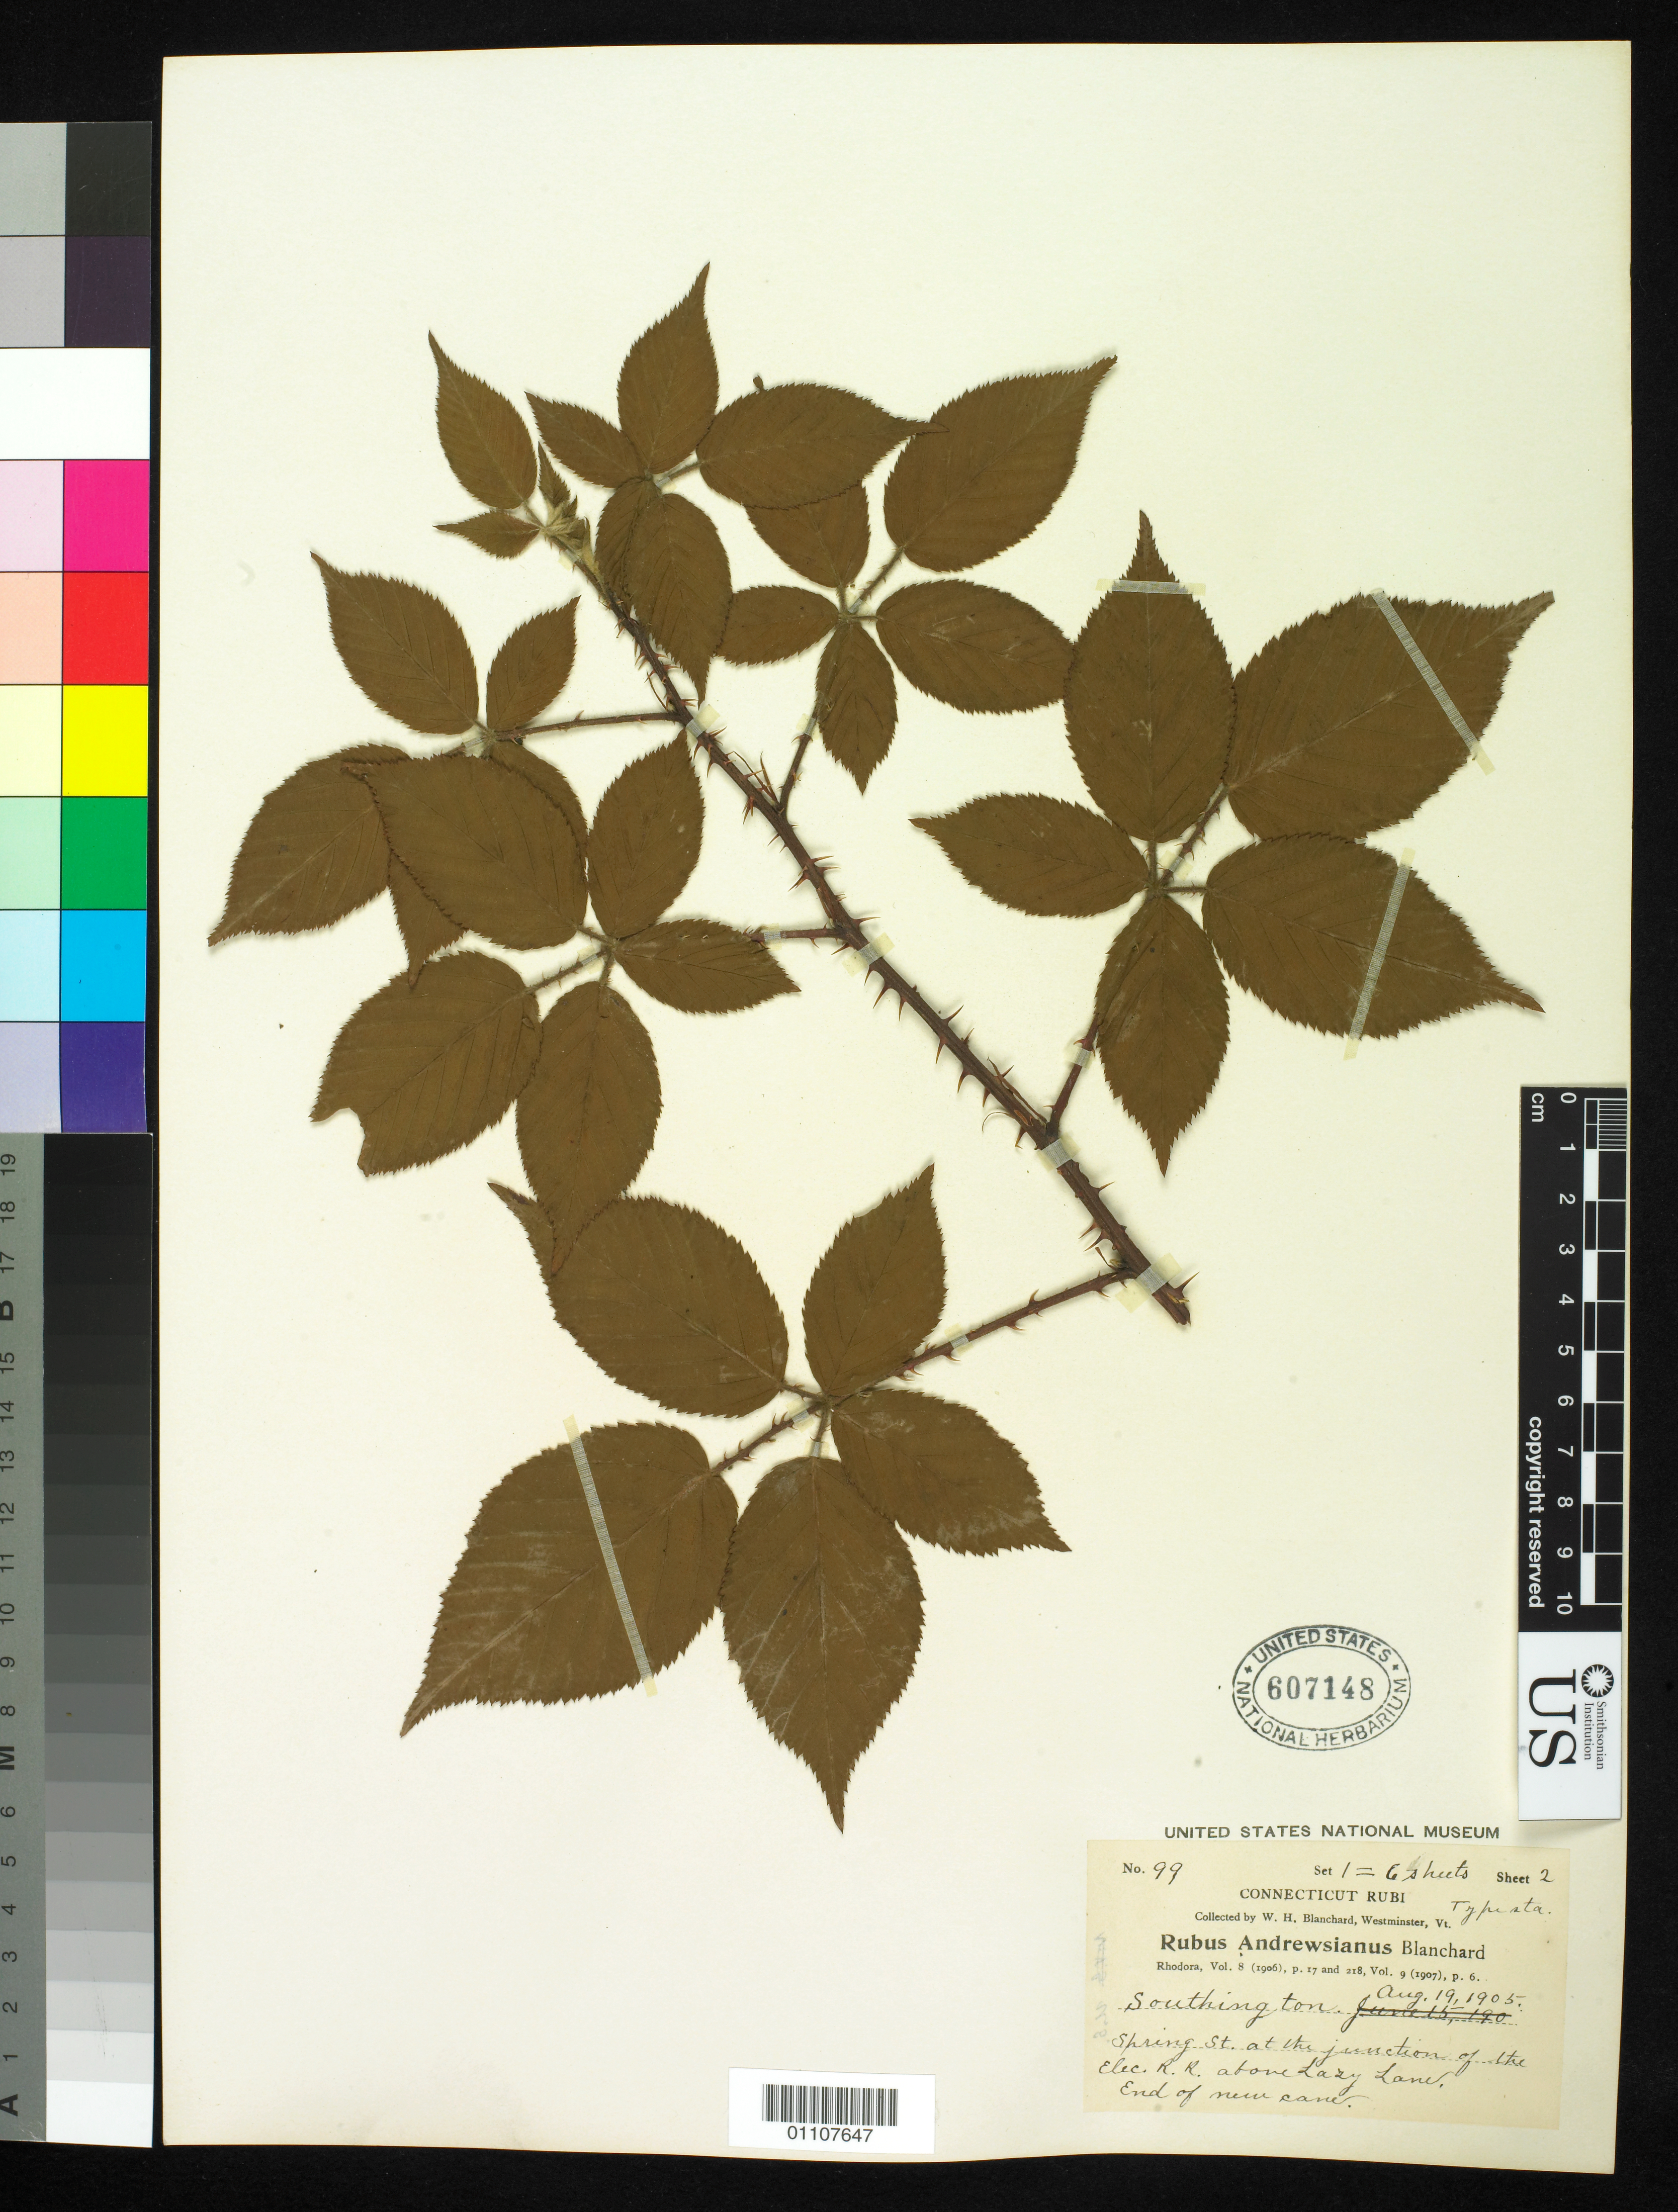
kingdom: Plantae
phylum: Tracheophyta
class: Magnoliopsida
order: Rosales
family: Rosaceae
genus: Rubus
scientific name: Rubus andrewsianus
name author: Blanch.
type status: Syntype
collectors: W. H. Blanchard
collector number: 99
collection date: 1905-08-19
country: United States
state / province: Connecticut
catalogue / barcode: US 607148